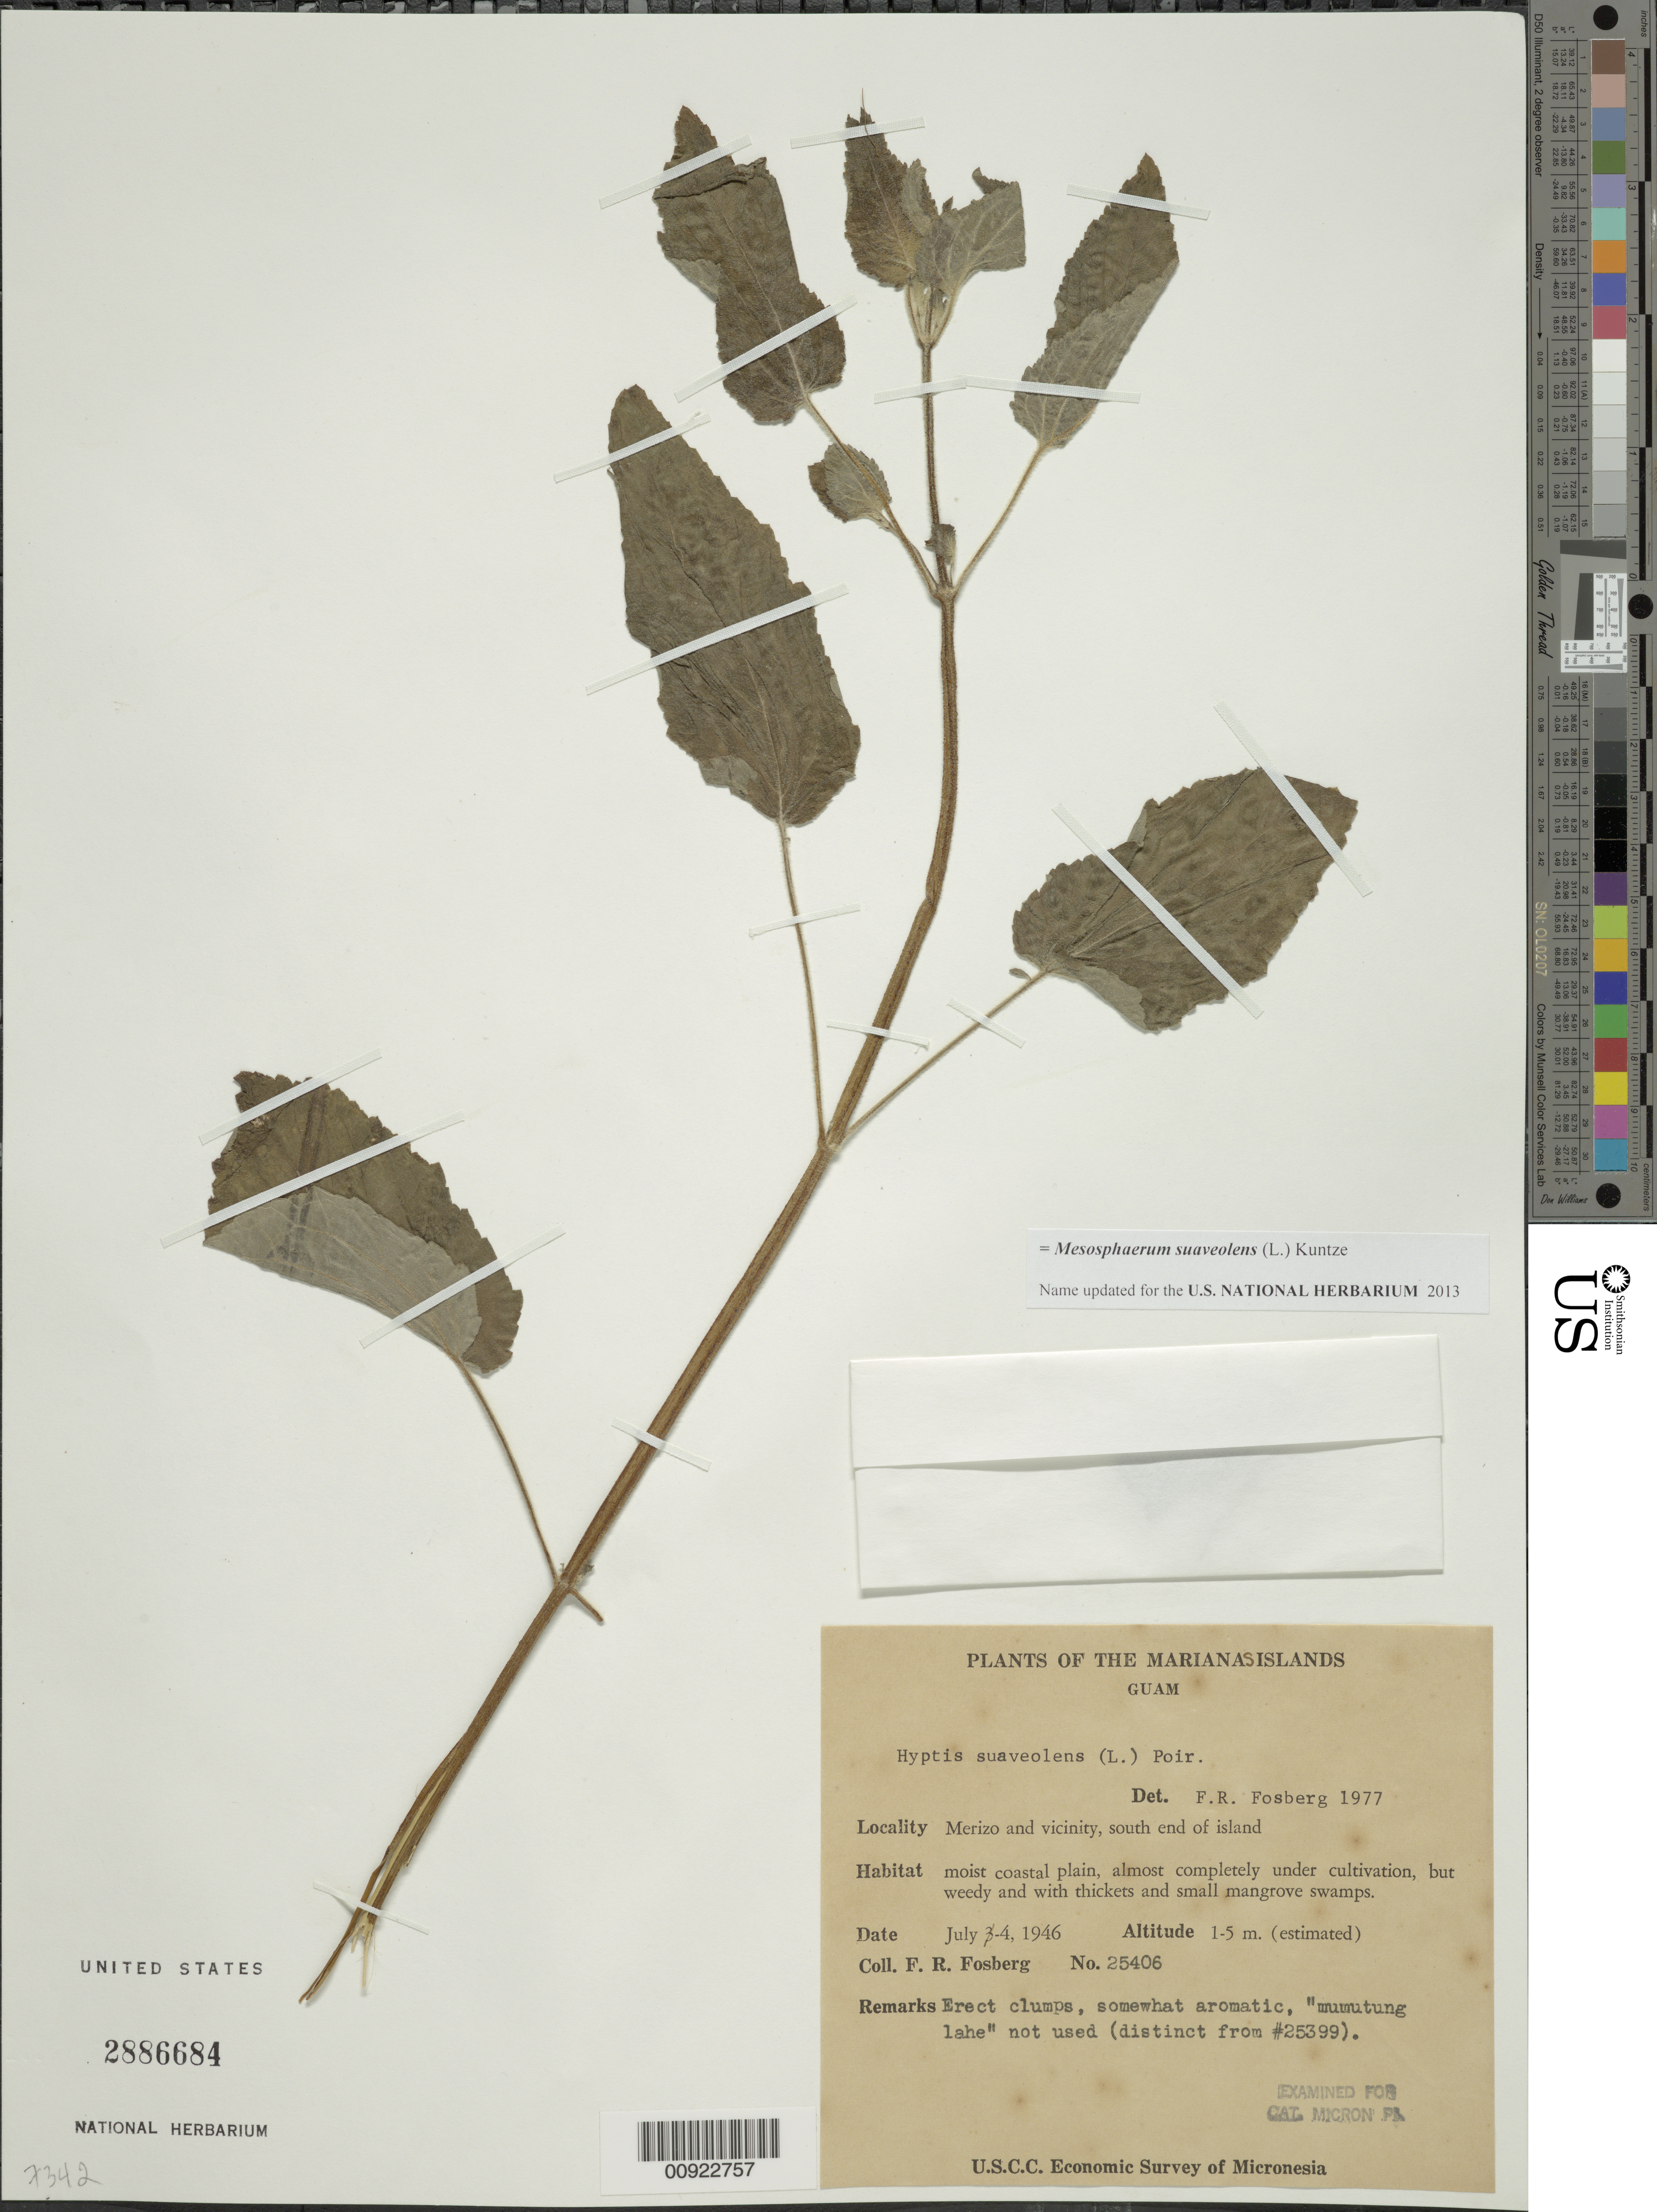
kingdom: Plantae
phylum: Tracheophyta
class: Magnoliopsida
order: Lamiales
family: Lamiaceae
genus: Mesosphaerum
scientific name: Mesosphaerum suaveolens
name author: (L.) Kuntze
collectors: F. R. Fosberg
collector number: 25406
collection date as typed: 04 Jul 1946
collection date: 1946-07-04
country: Guam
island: Guam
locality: Merizo and vicinity, S end of island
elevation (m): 1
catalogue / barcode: US 2886684